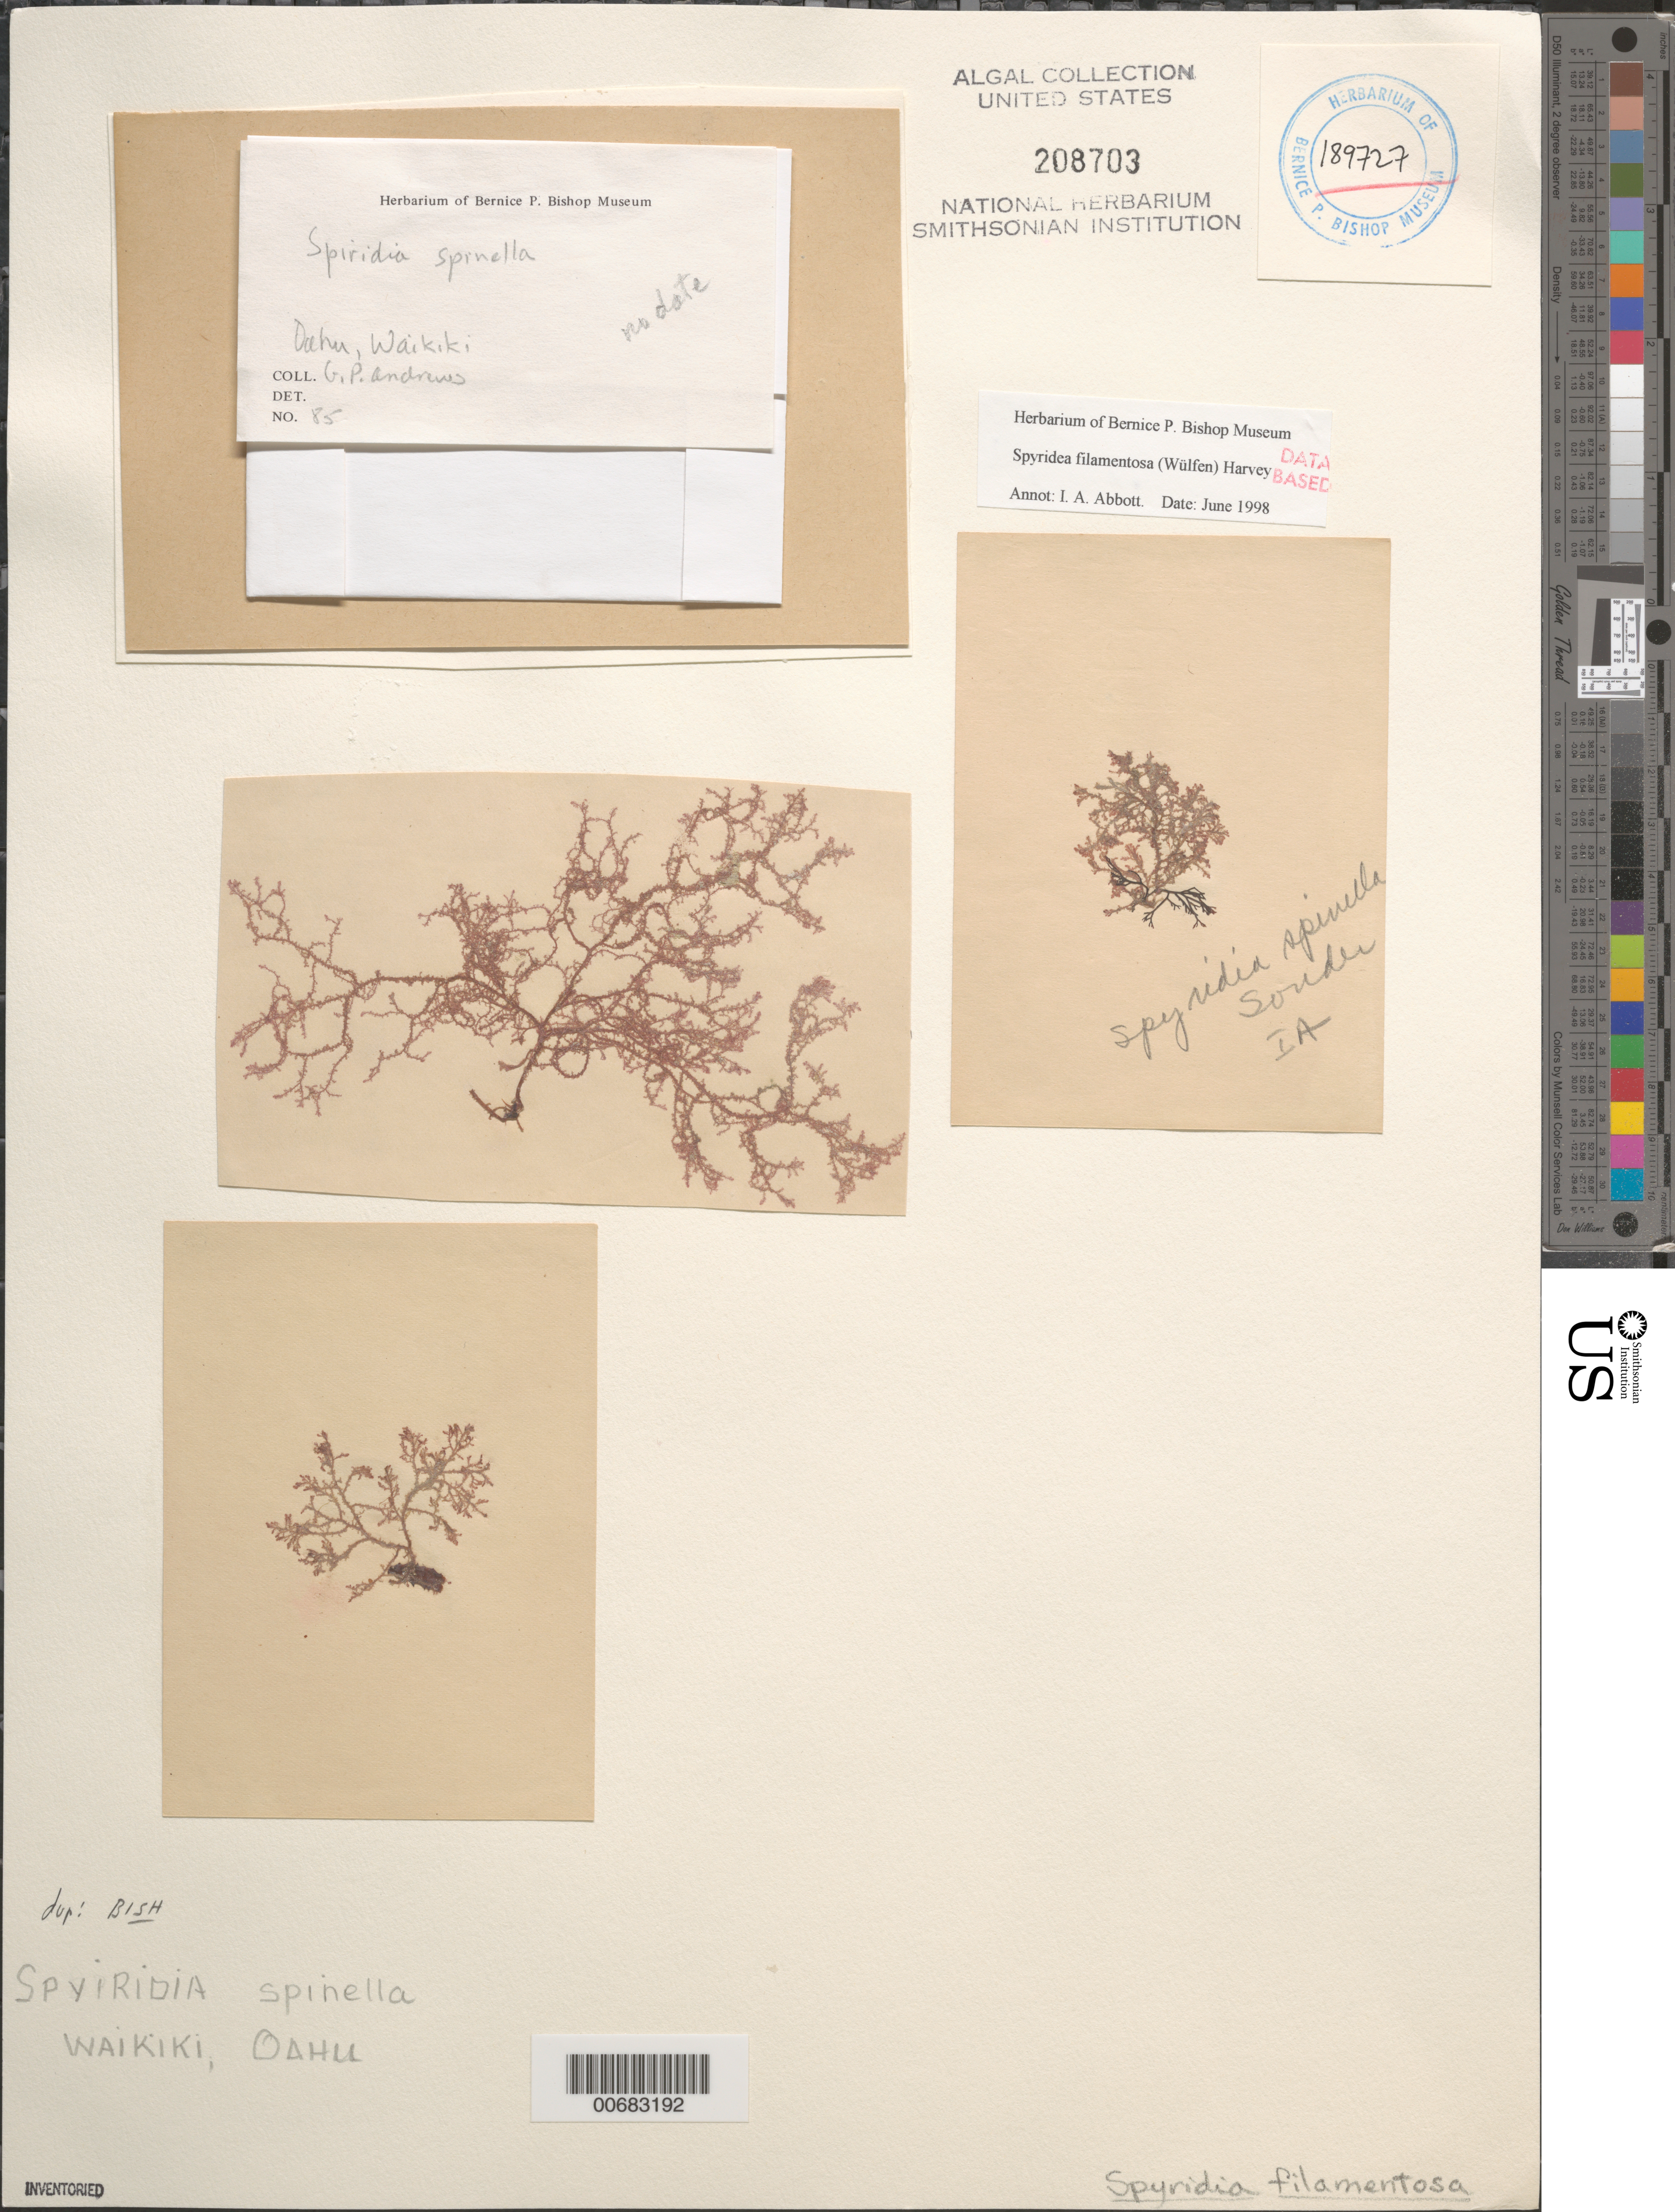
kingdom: Plantae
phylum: Rhodophyta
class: Florideophyceae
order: Ceramiales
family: Spyridiaceae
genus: Spyridia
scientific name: Spyridia filamentosa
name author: (Wulfen) Harv.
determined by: Abbott, Isabella A.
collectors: G. P. Andrews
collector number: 85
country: United States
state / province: Hawaii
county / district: Honolulu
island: Oahu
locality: Waikiki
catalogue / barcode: US 208703